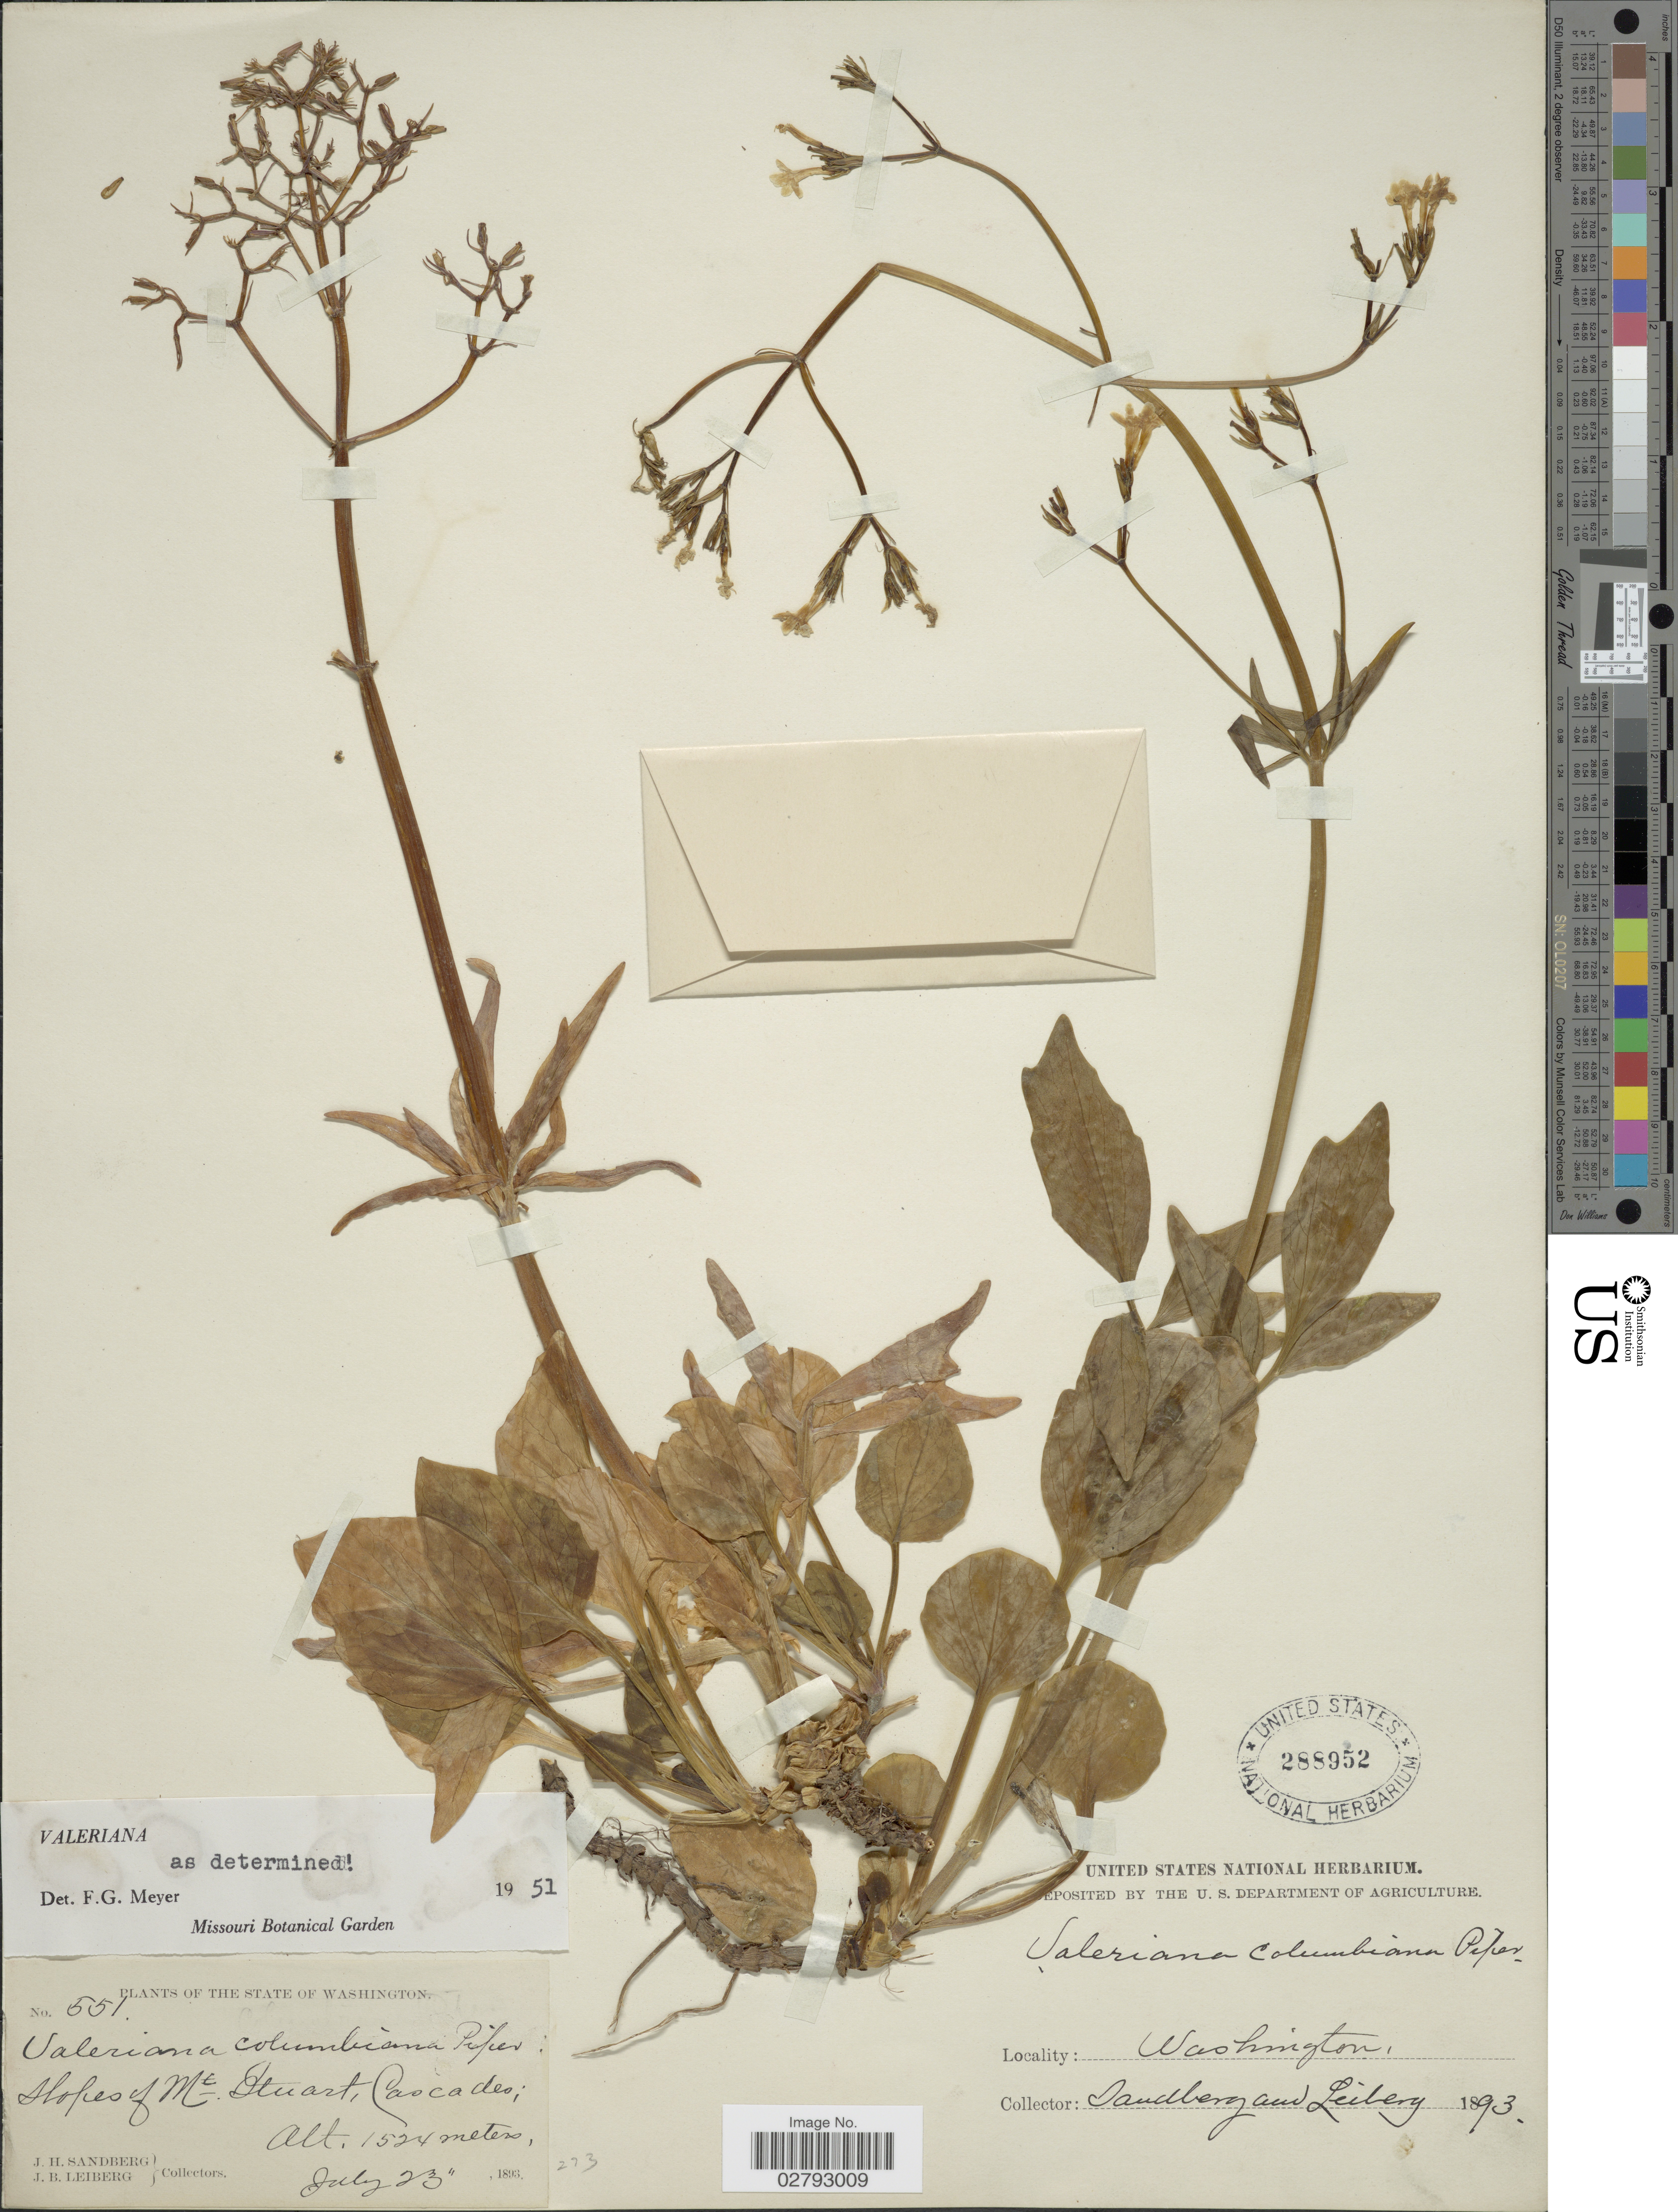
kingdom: Plantae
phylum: Tracheophyta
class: Magnoliopsida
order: Dipsacales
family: Caprifoliaceae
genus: Valeriana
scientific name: Valeriana columbiana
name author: Piper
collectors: J. H. Sandberg & J. B. Leiberg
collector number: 551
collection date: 1893-07-23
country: United States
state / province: Washington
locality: Slopes of Mt. Stuart, Cascades.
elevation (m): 1524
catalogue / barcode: US 288952